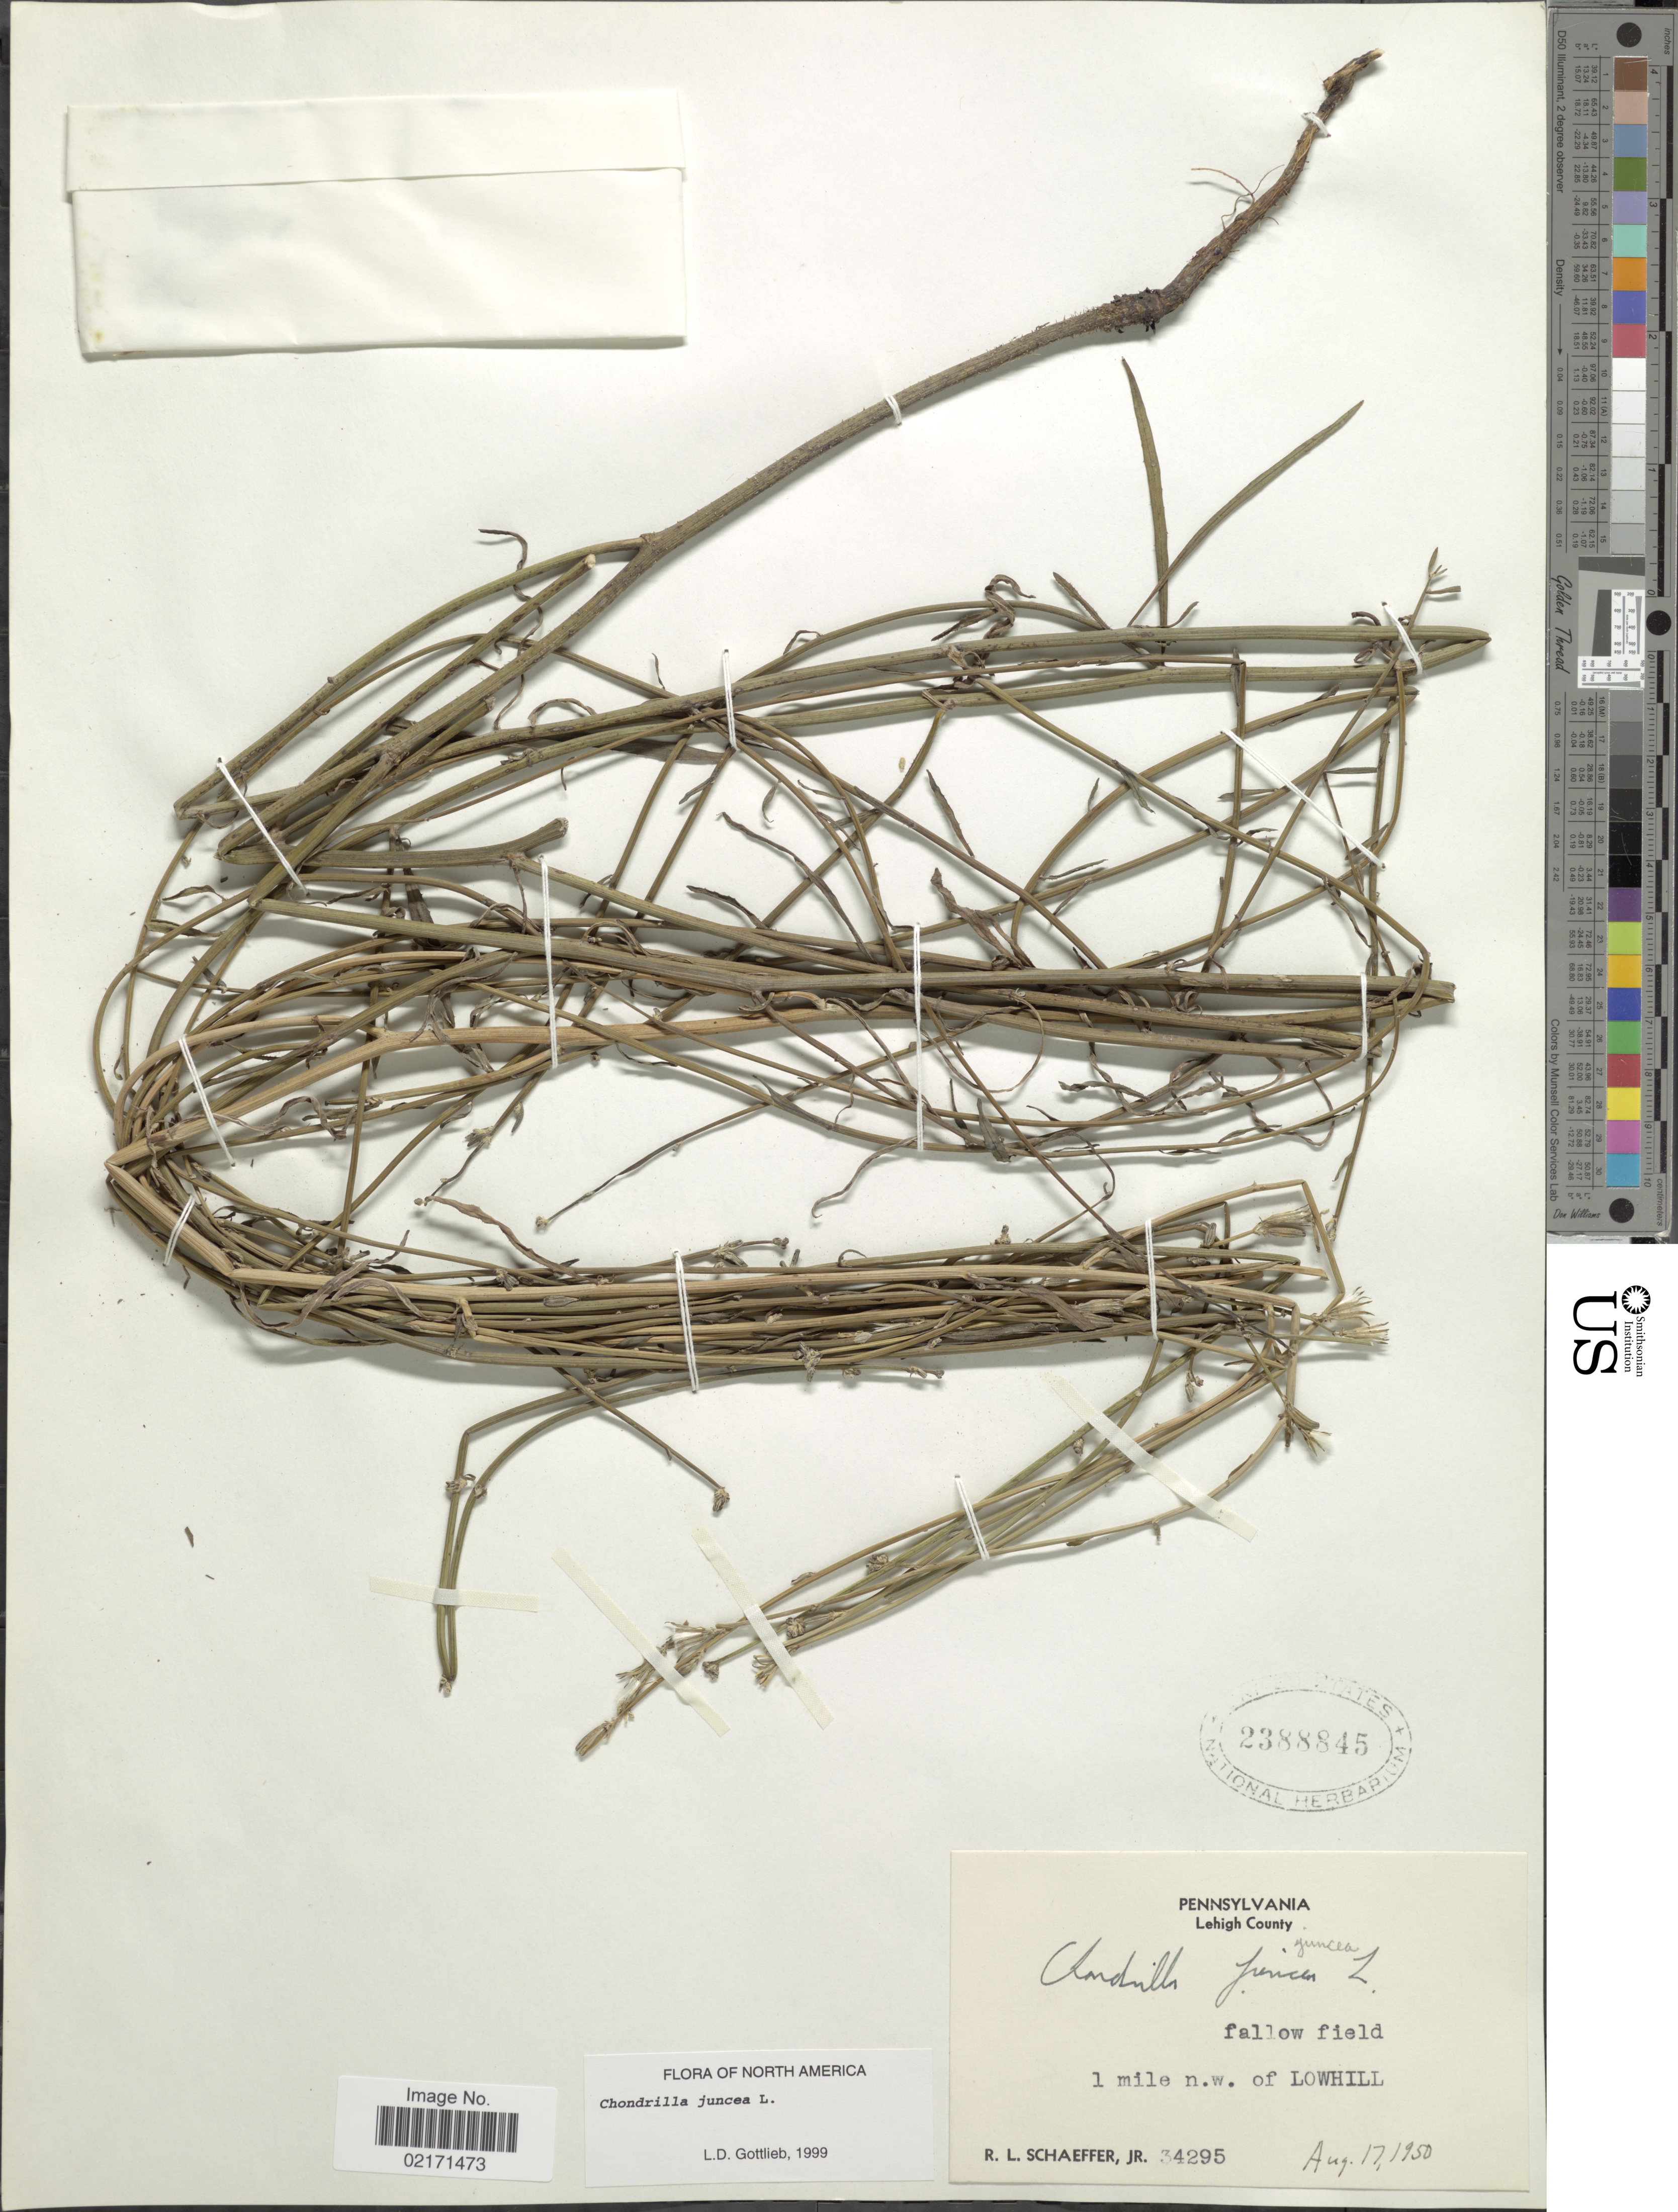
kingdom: Plantae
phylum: Tracheophyta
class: Magnoliopsida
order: Asterales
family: Asteraceae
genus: Chondrilla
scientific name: Chondrilla juncea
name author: L.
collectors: R. L. Schaeffer Jr.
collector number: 34295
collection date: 1950-08-17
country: United States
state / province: Pennsylvania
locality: Lehigh County, 1 mile n.w. of Lowhill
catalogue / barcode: US 2388845